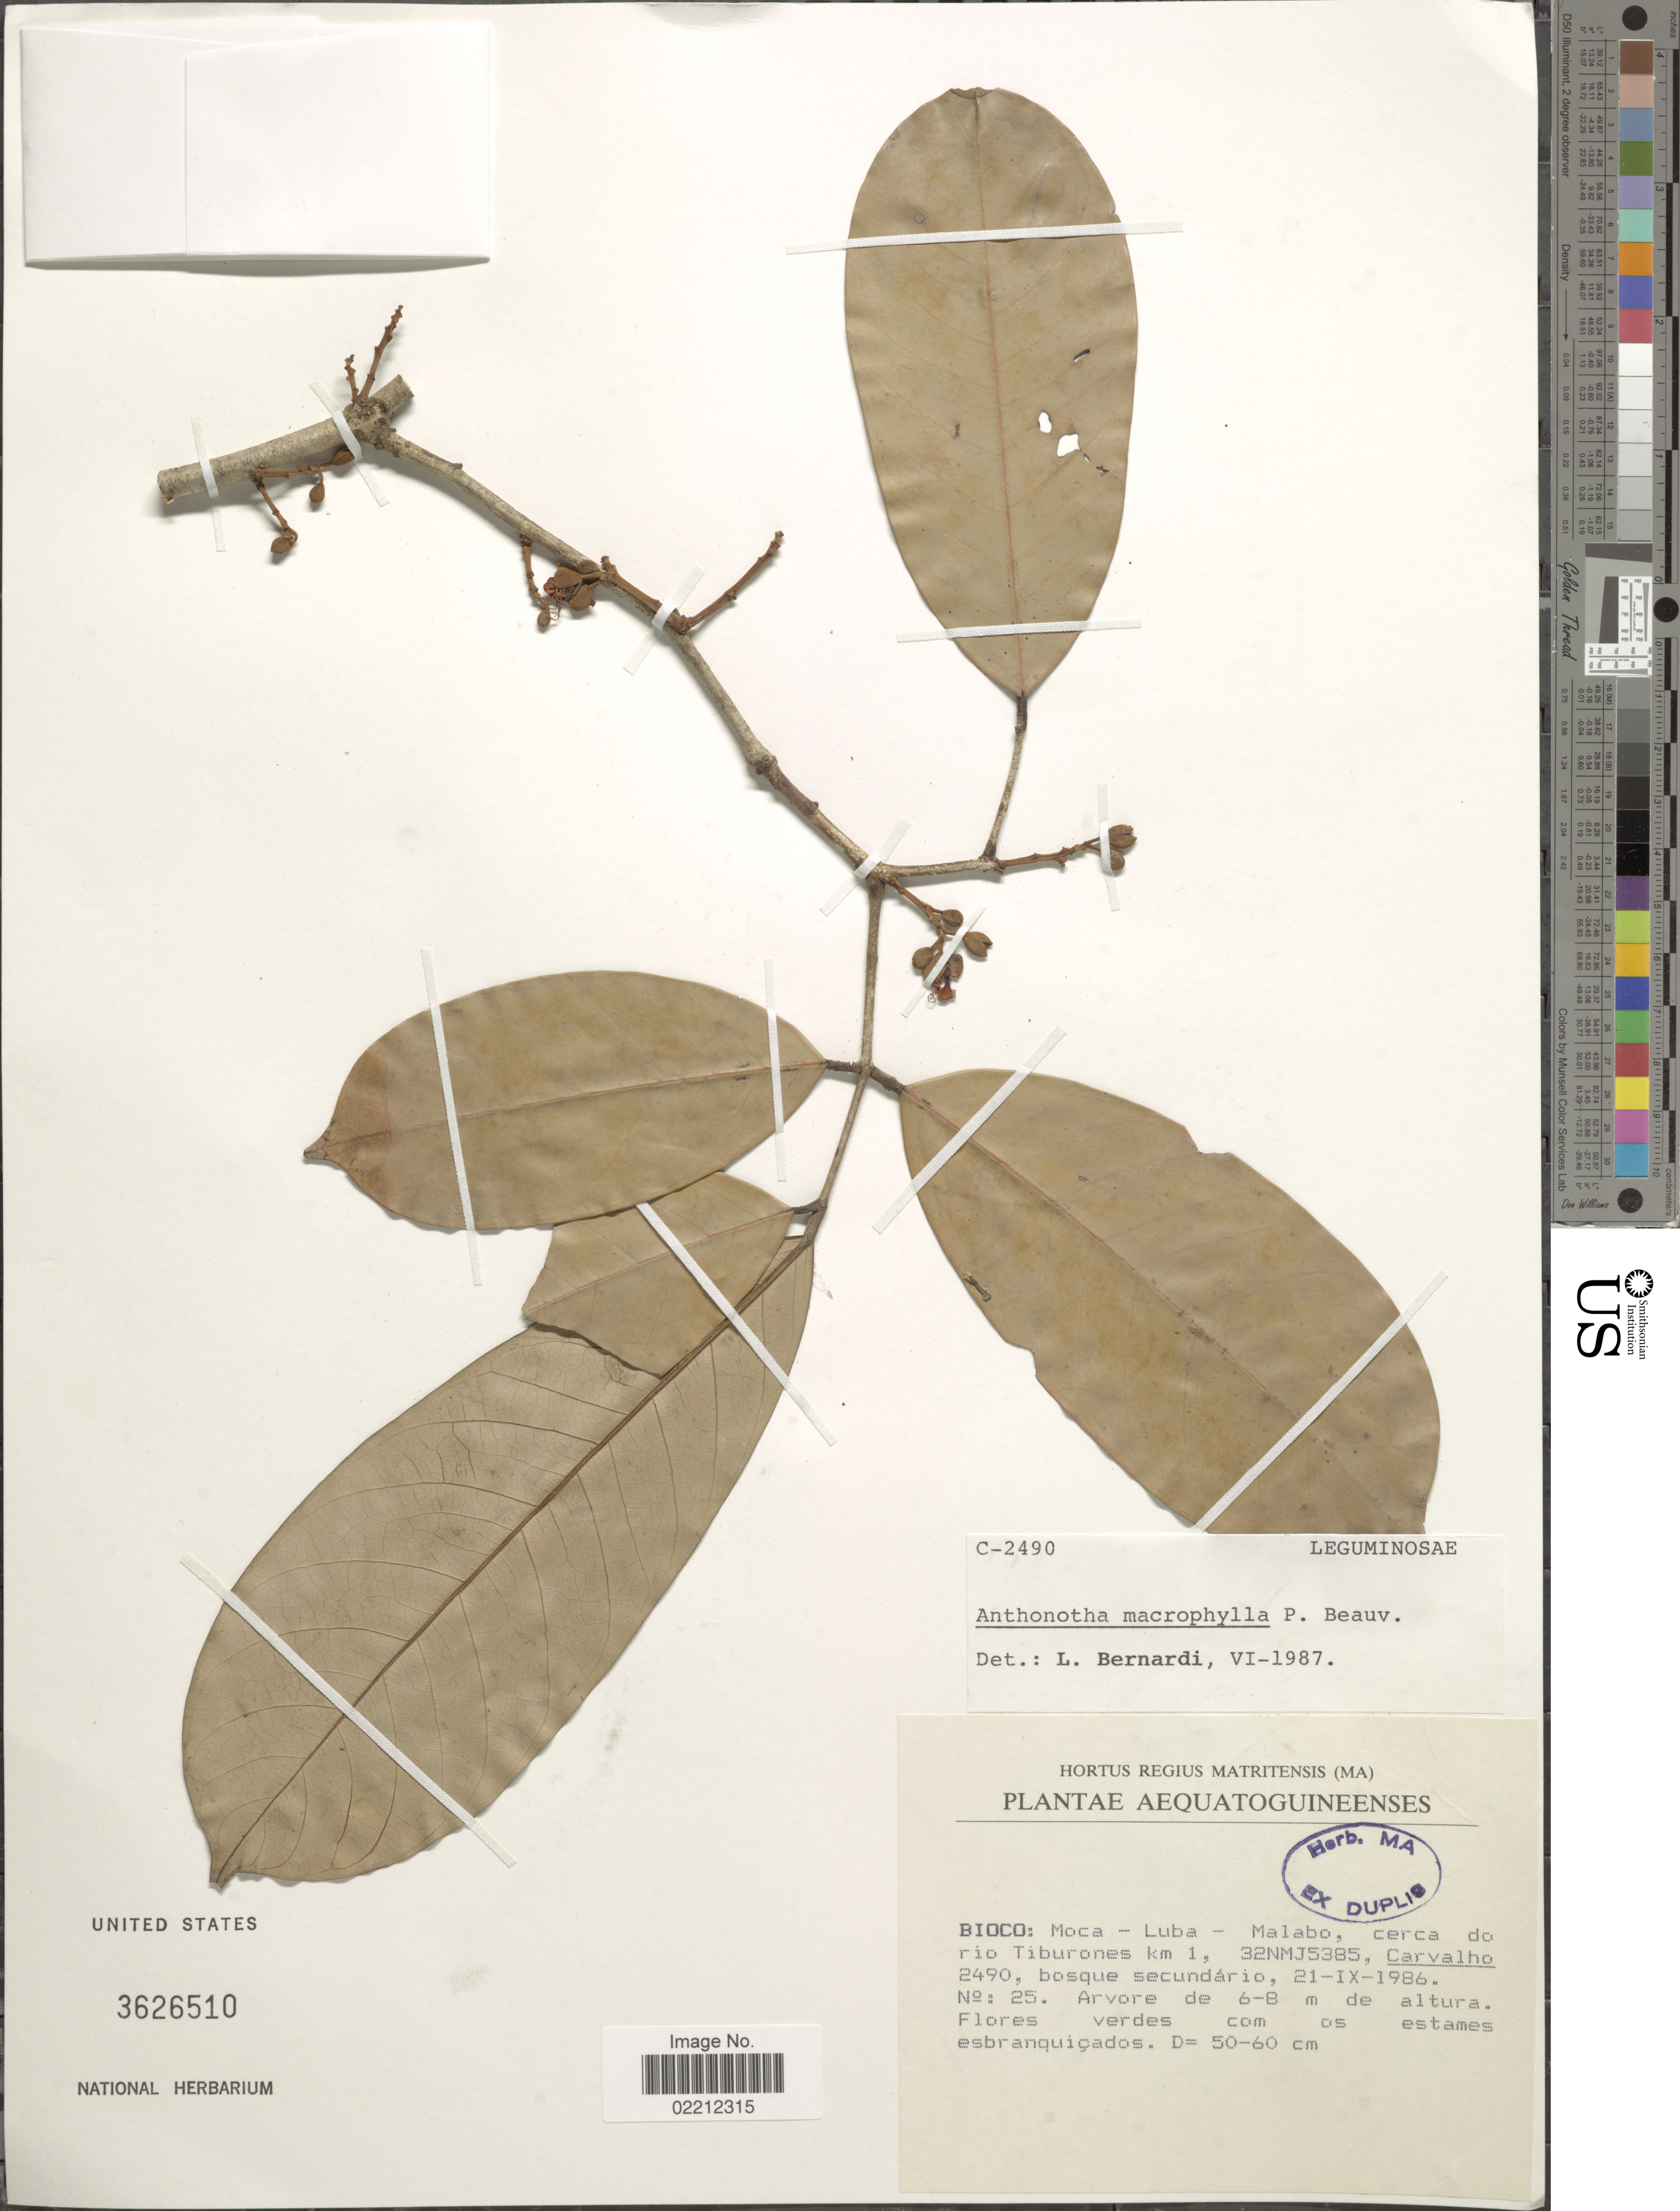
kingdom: Plantae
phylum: Tracheophyta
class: Magnoliopsida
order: Fabales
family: Fabaceae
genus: Anthonotha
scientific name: Anthonotha macrophylla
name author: P. Beauv.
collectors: Carvalho, --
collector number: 2490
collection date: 1986-09-21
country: Equatorial Guinea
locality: Aequatoguineenses. Bioco: Moca - Luba - Malabo, cerca do rio Tiburones km 1, 32NMJ5385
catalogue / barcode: US 3626510